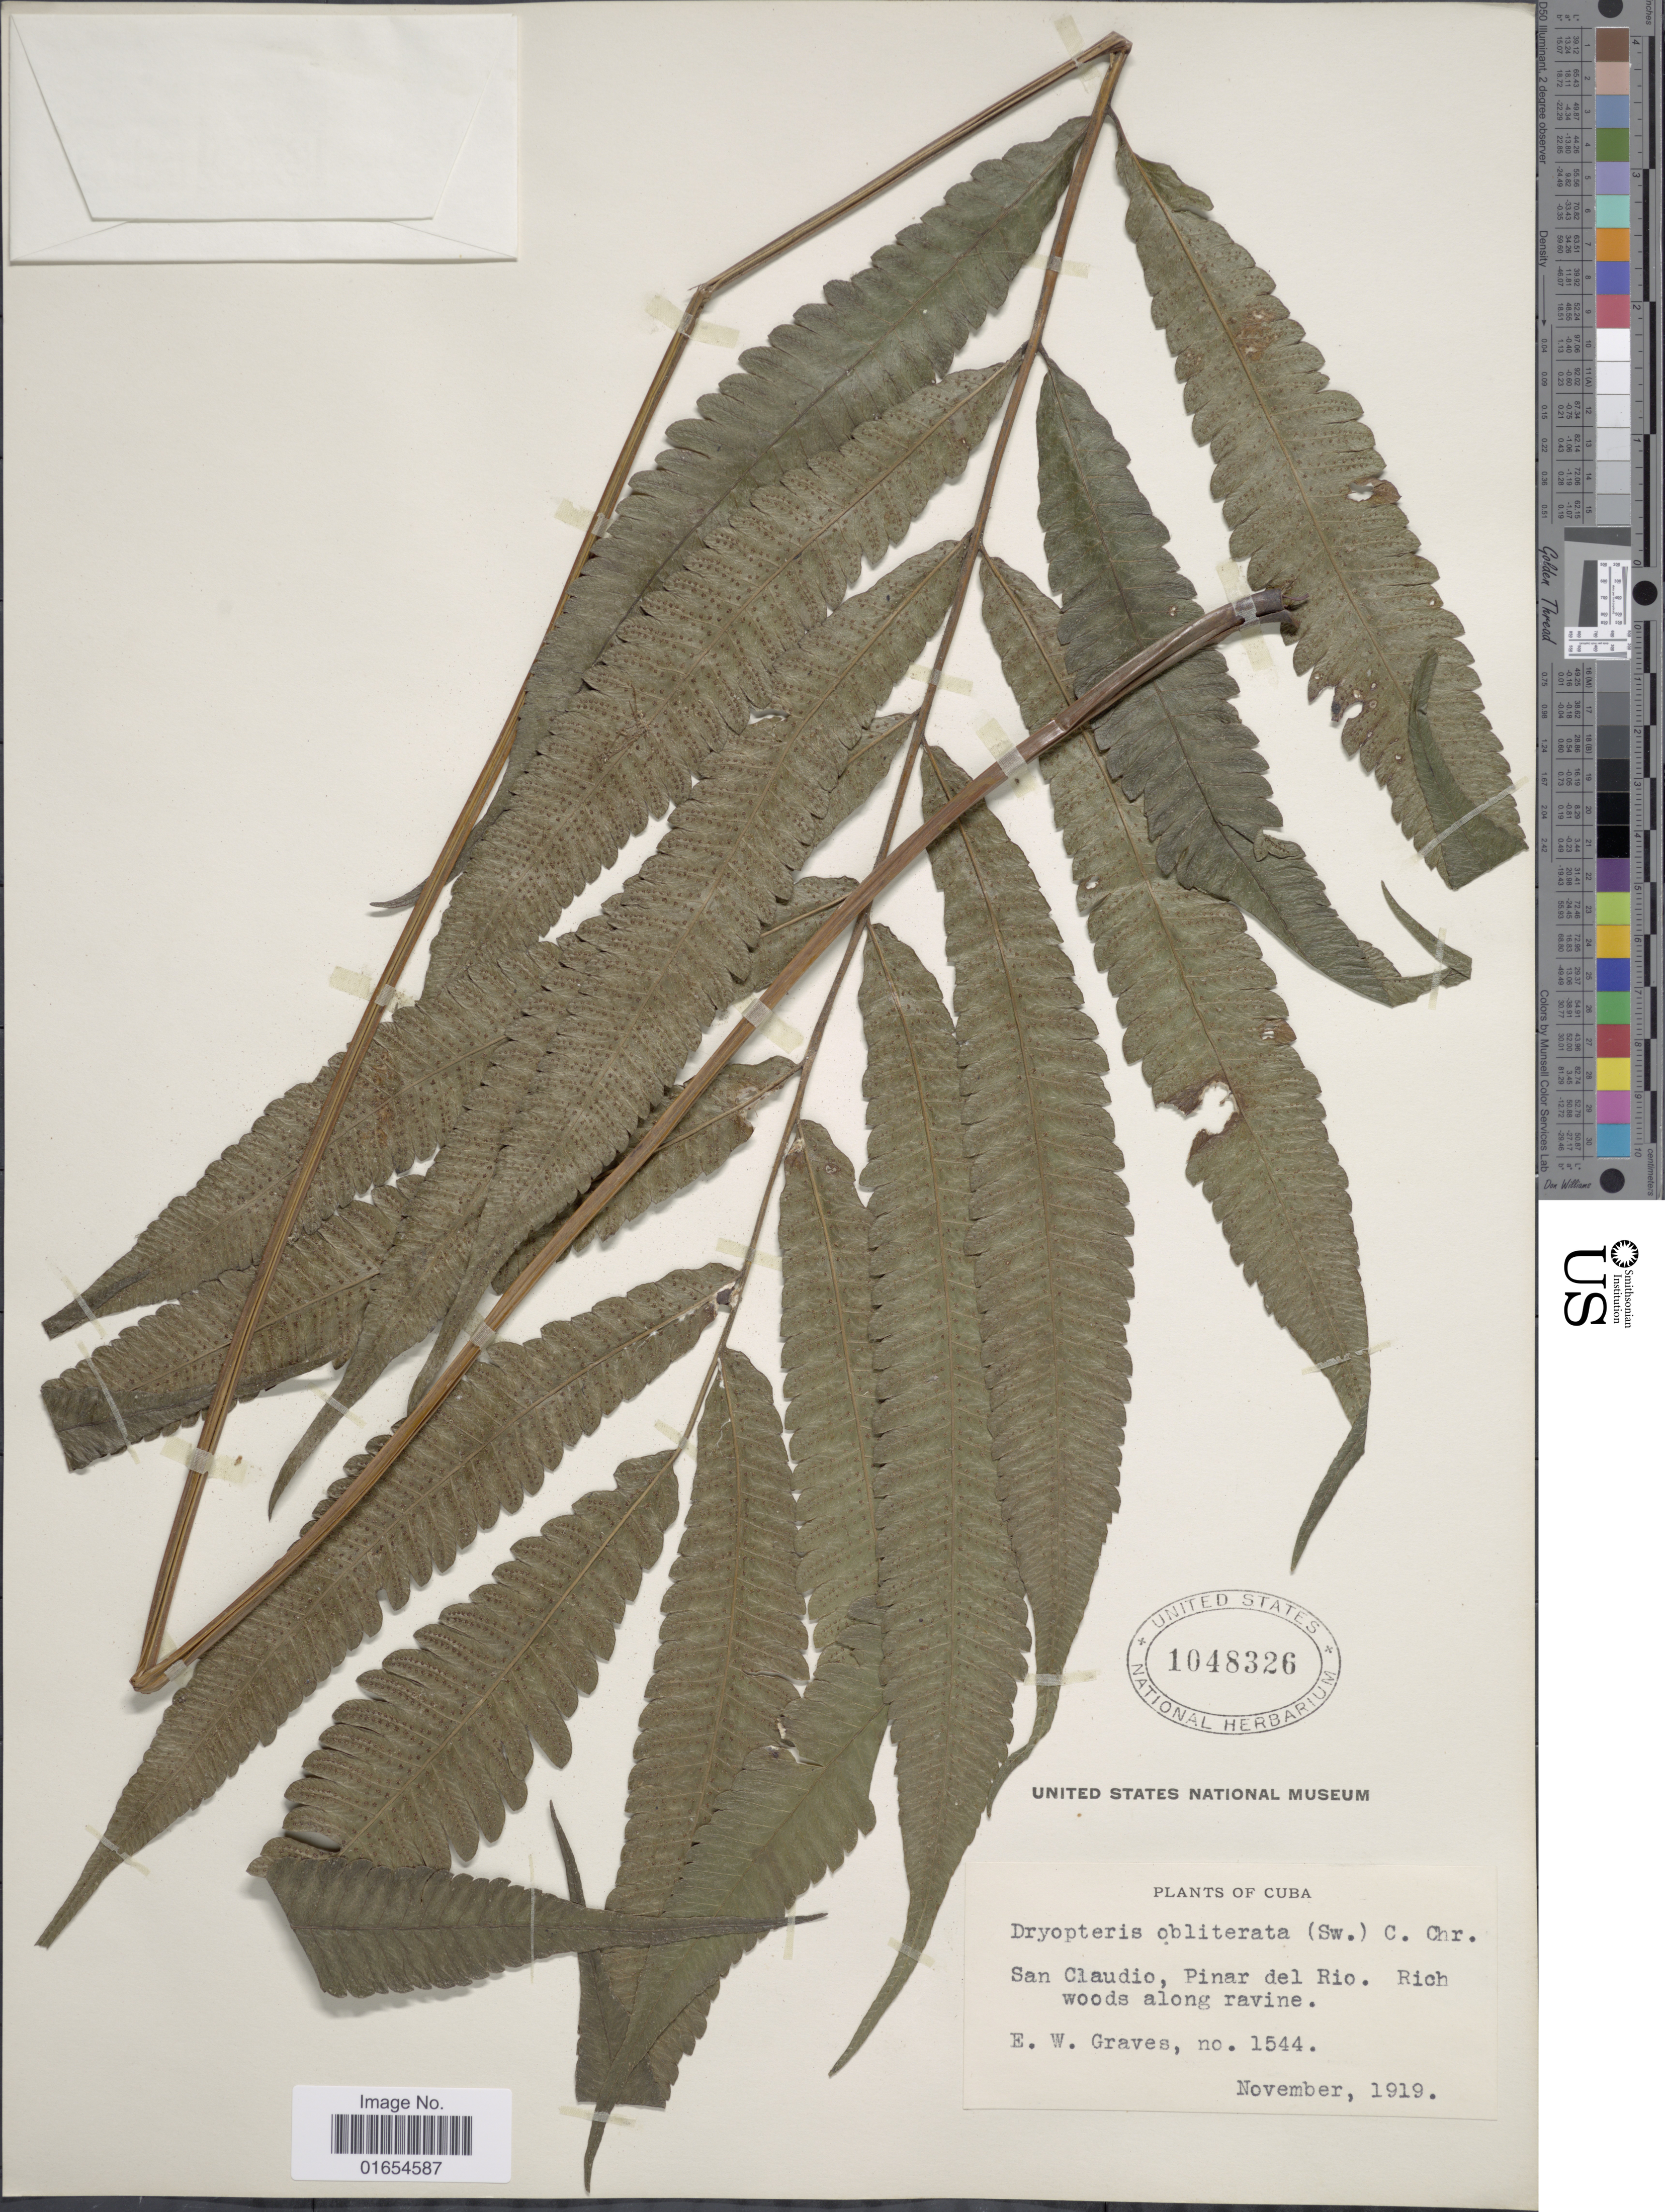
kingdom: Plantae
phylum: Tracheophyta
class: Polypodiopsida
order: Polypodiales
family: Thelypteridaceae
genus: Goniopteris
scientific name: Goniopteris obliterata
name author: (Sw.) C. Presl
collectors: E. Graves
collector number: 1544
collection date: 1919-11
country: Cuba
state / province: Pinar del Río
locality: San Claudio. Rich woods along ravine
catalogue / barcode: US 1048326